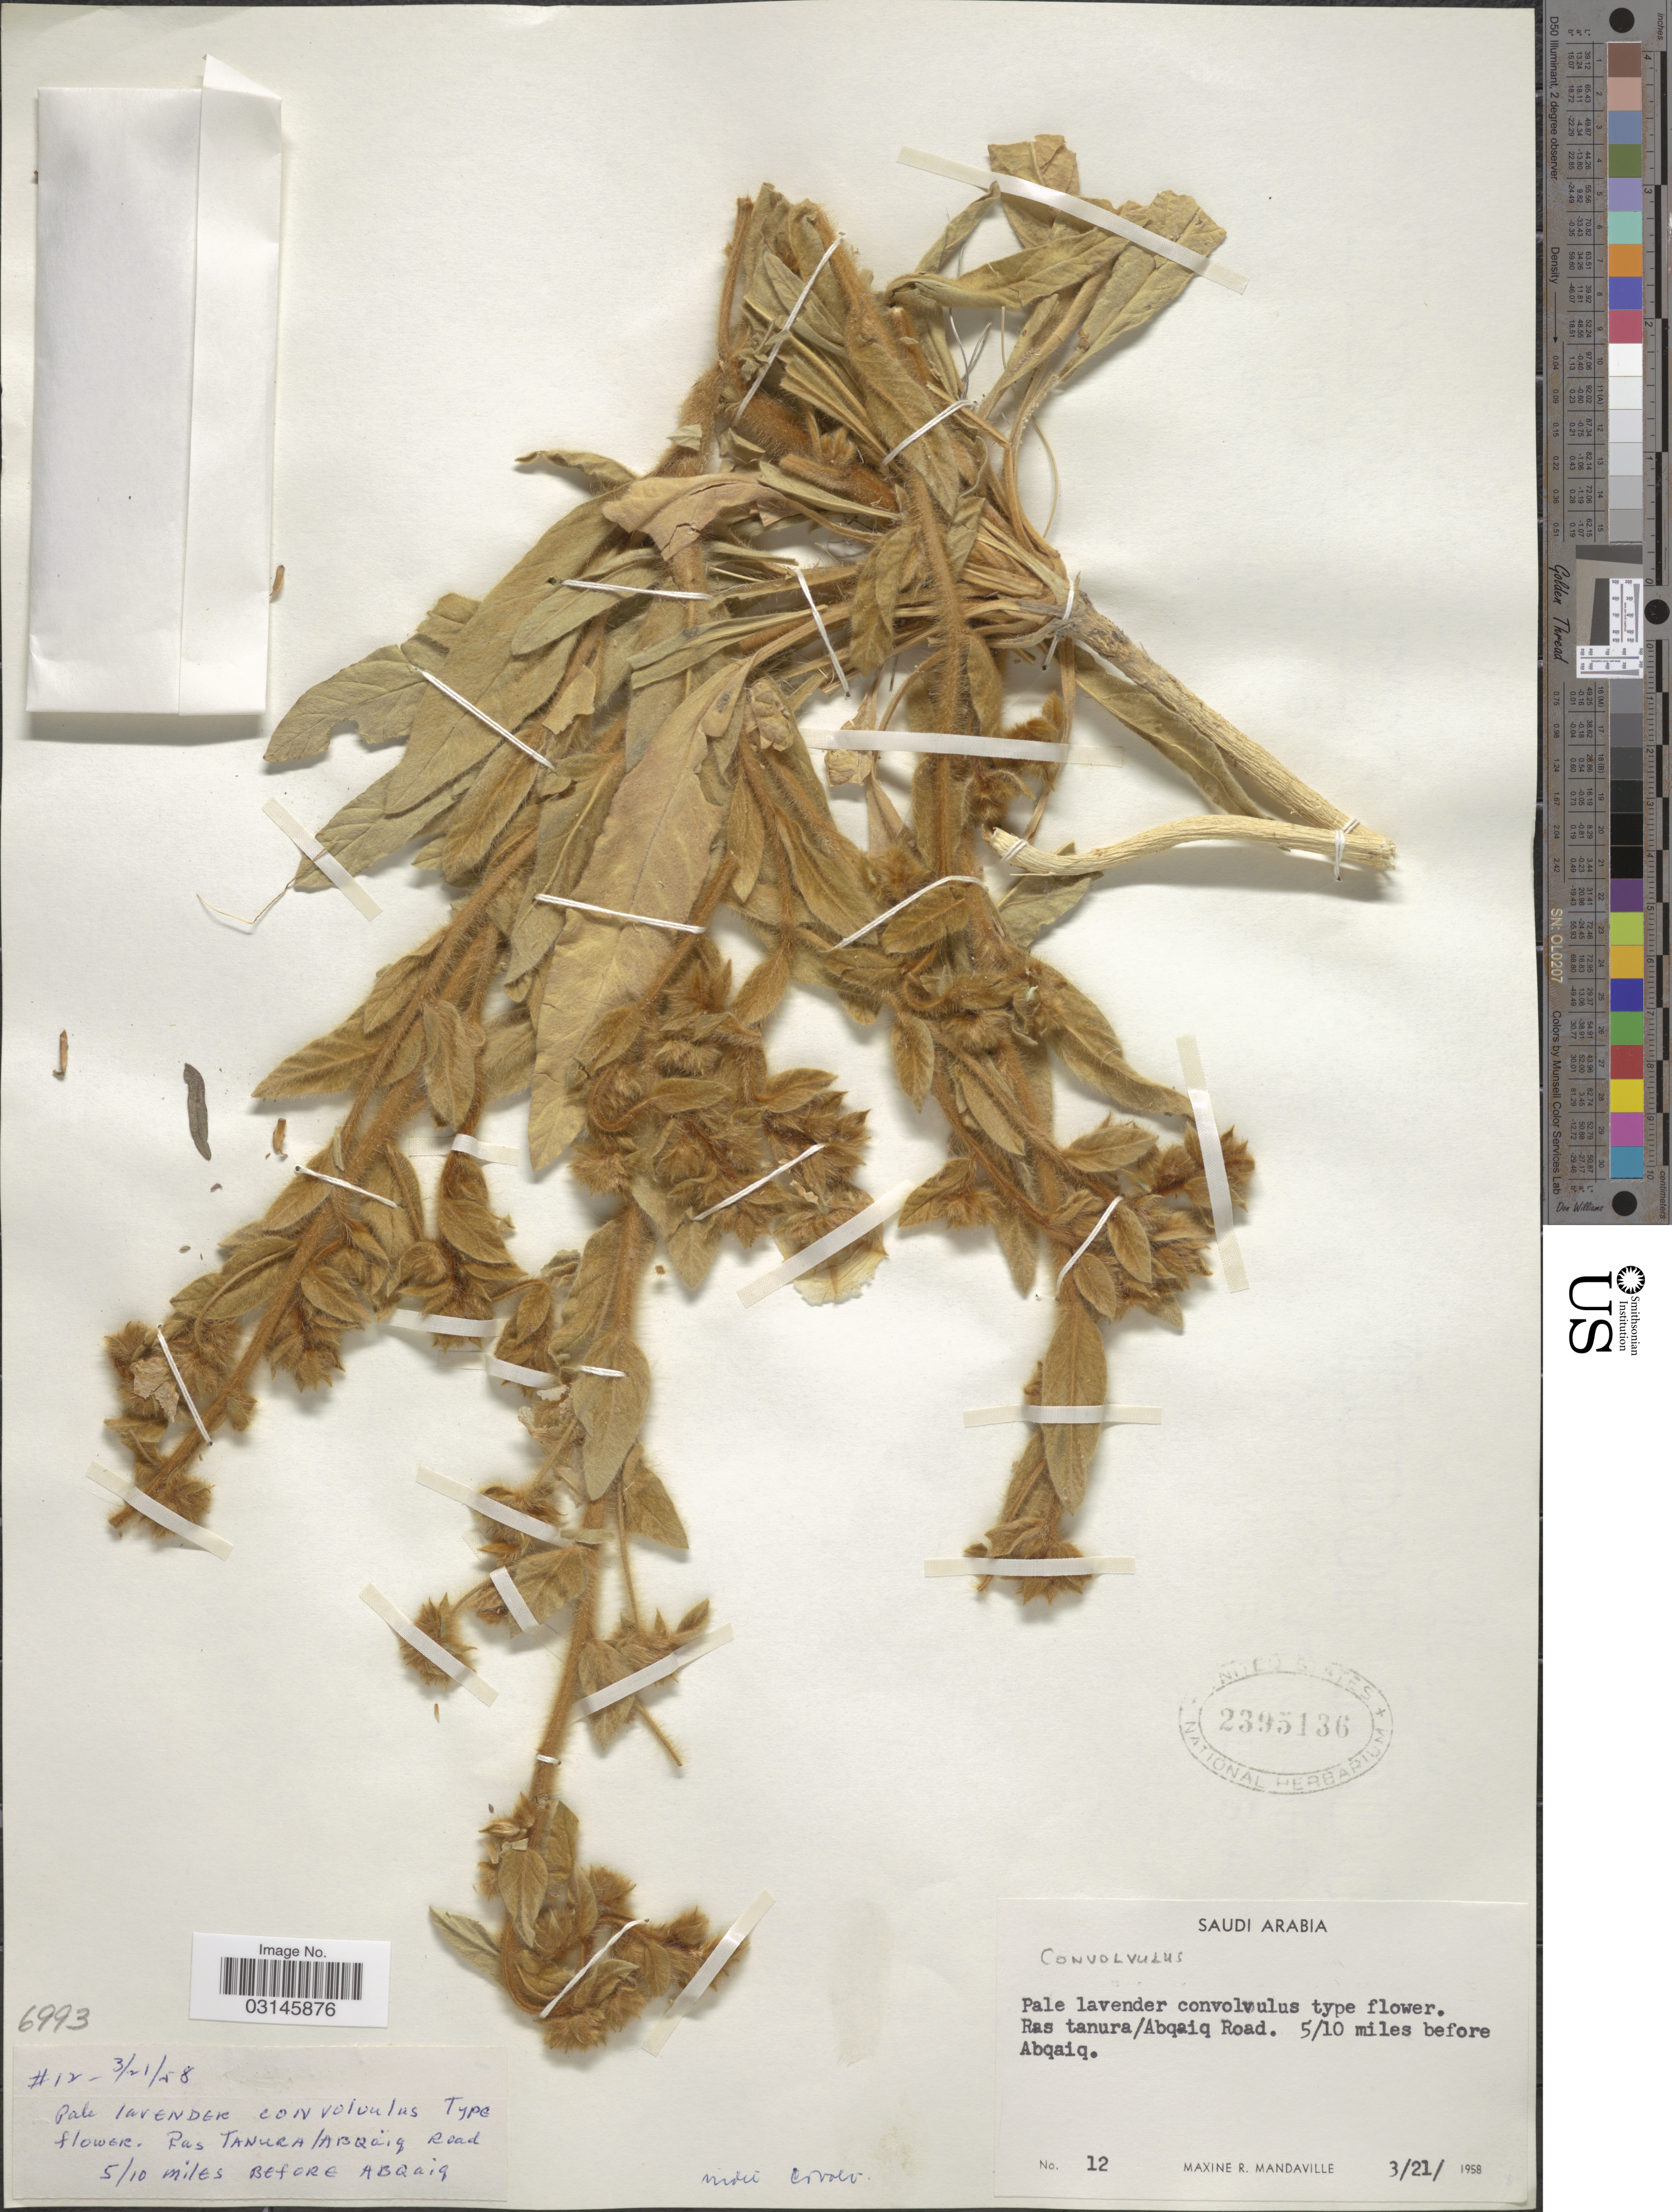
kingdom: Plantae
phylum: Tracheophyta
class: Magnoliopsida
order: Solanales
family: Convolvulaceae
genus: Convolvulus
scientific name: Convolvulus sp.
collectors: M. Mandaville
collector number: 12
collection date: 1958-03-21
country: Saudi Arabia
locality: Ras tanura/Abqaiq Road. 5/10 miles before Abqaiq.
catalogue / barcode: US 2395136